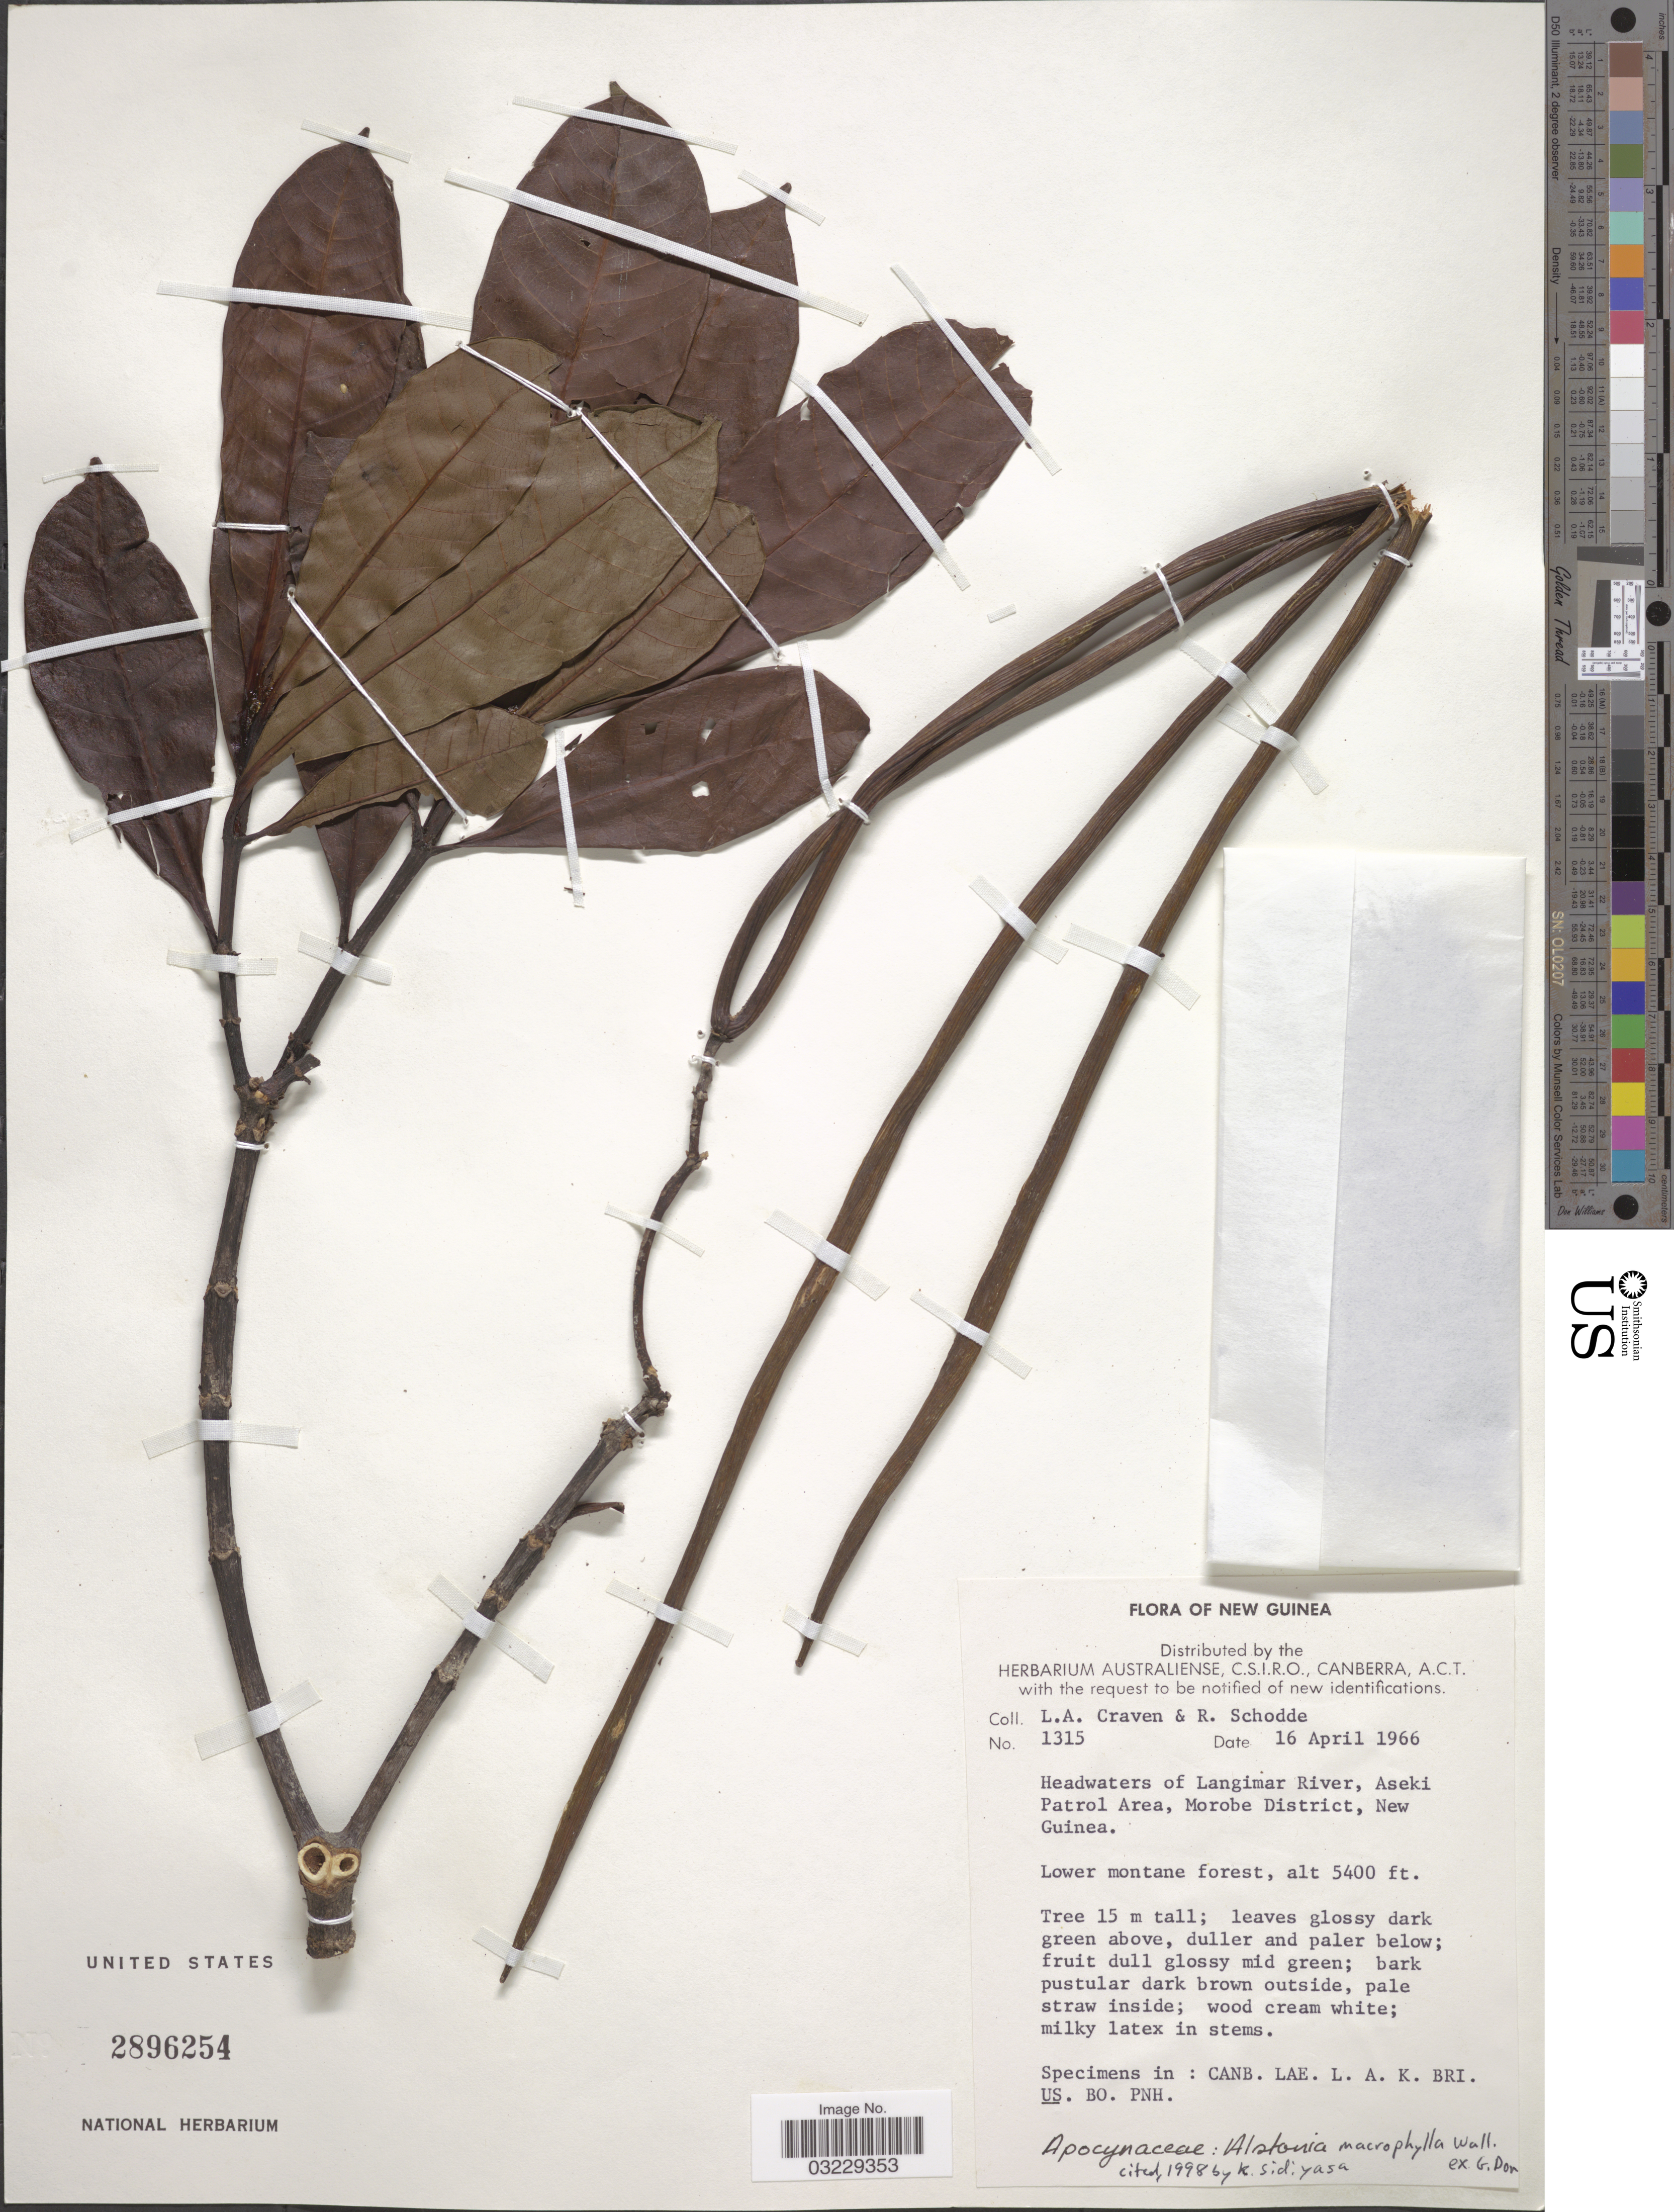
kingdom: Plantae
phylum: Tracheophyta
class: Magnoliopsida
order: Gentianales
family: Apocynaceae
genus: Alstonia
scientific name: Alstonia macrophylla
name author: Wall. ex G. Don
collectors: L. A. Craven & R. Schodde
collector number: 1315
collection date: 1966-04-16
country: Papua New Guinea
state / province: Morobe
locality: New Guinea. Headwaters of Langimar River, Aseki Patrol Area, Morobe District.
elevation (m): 1646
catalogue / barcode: US 2896254